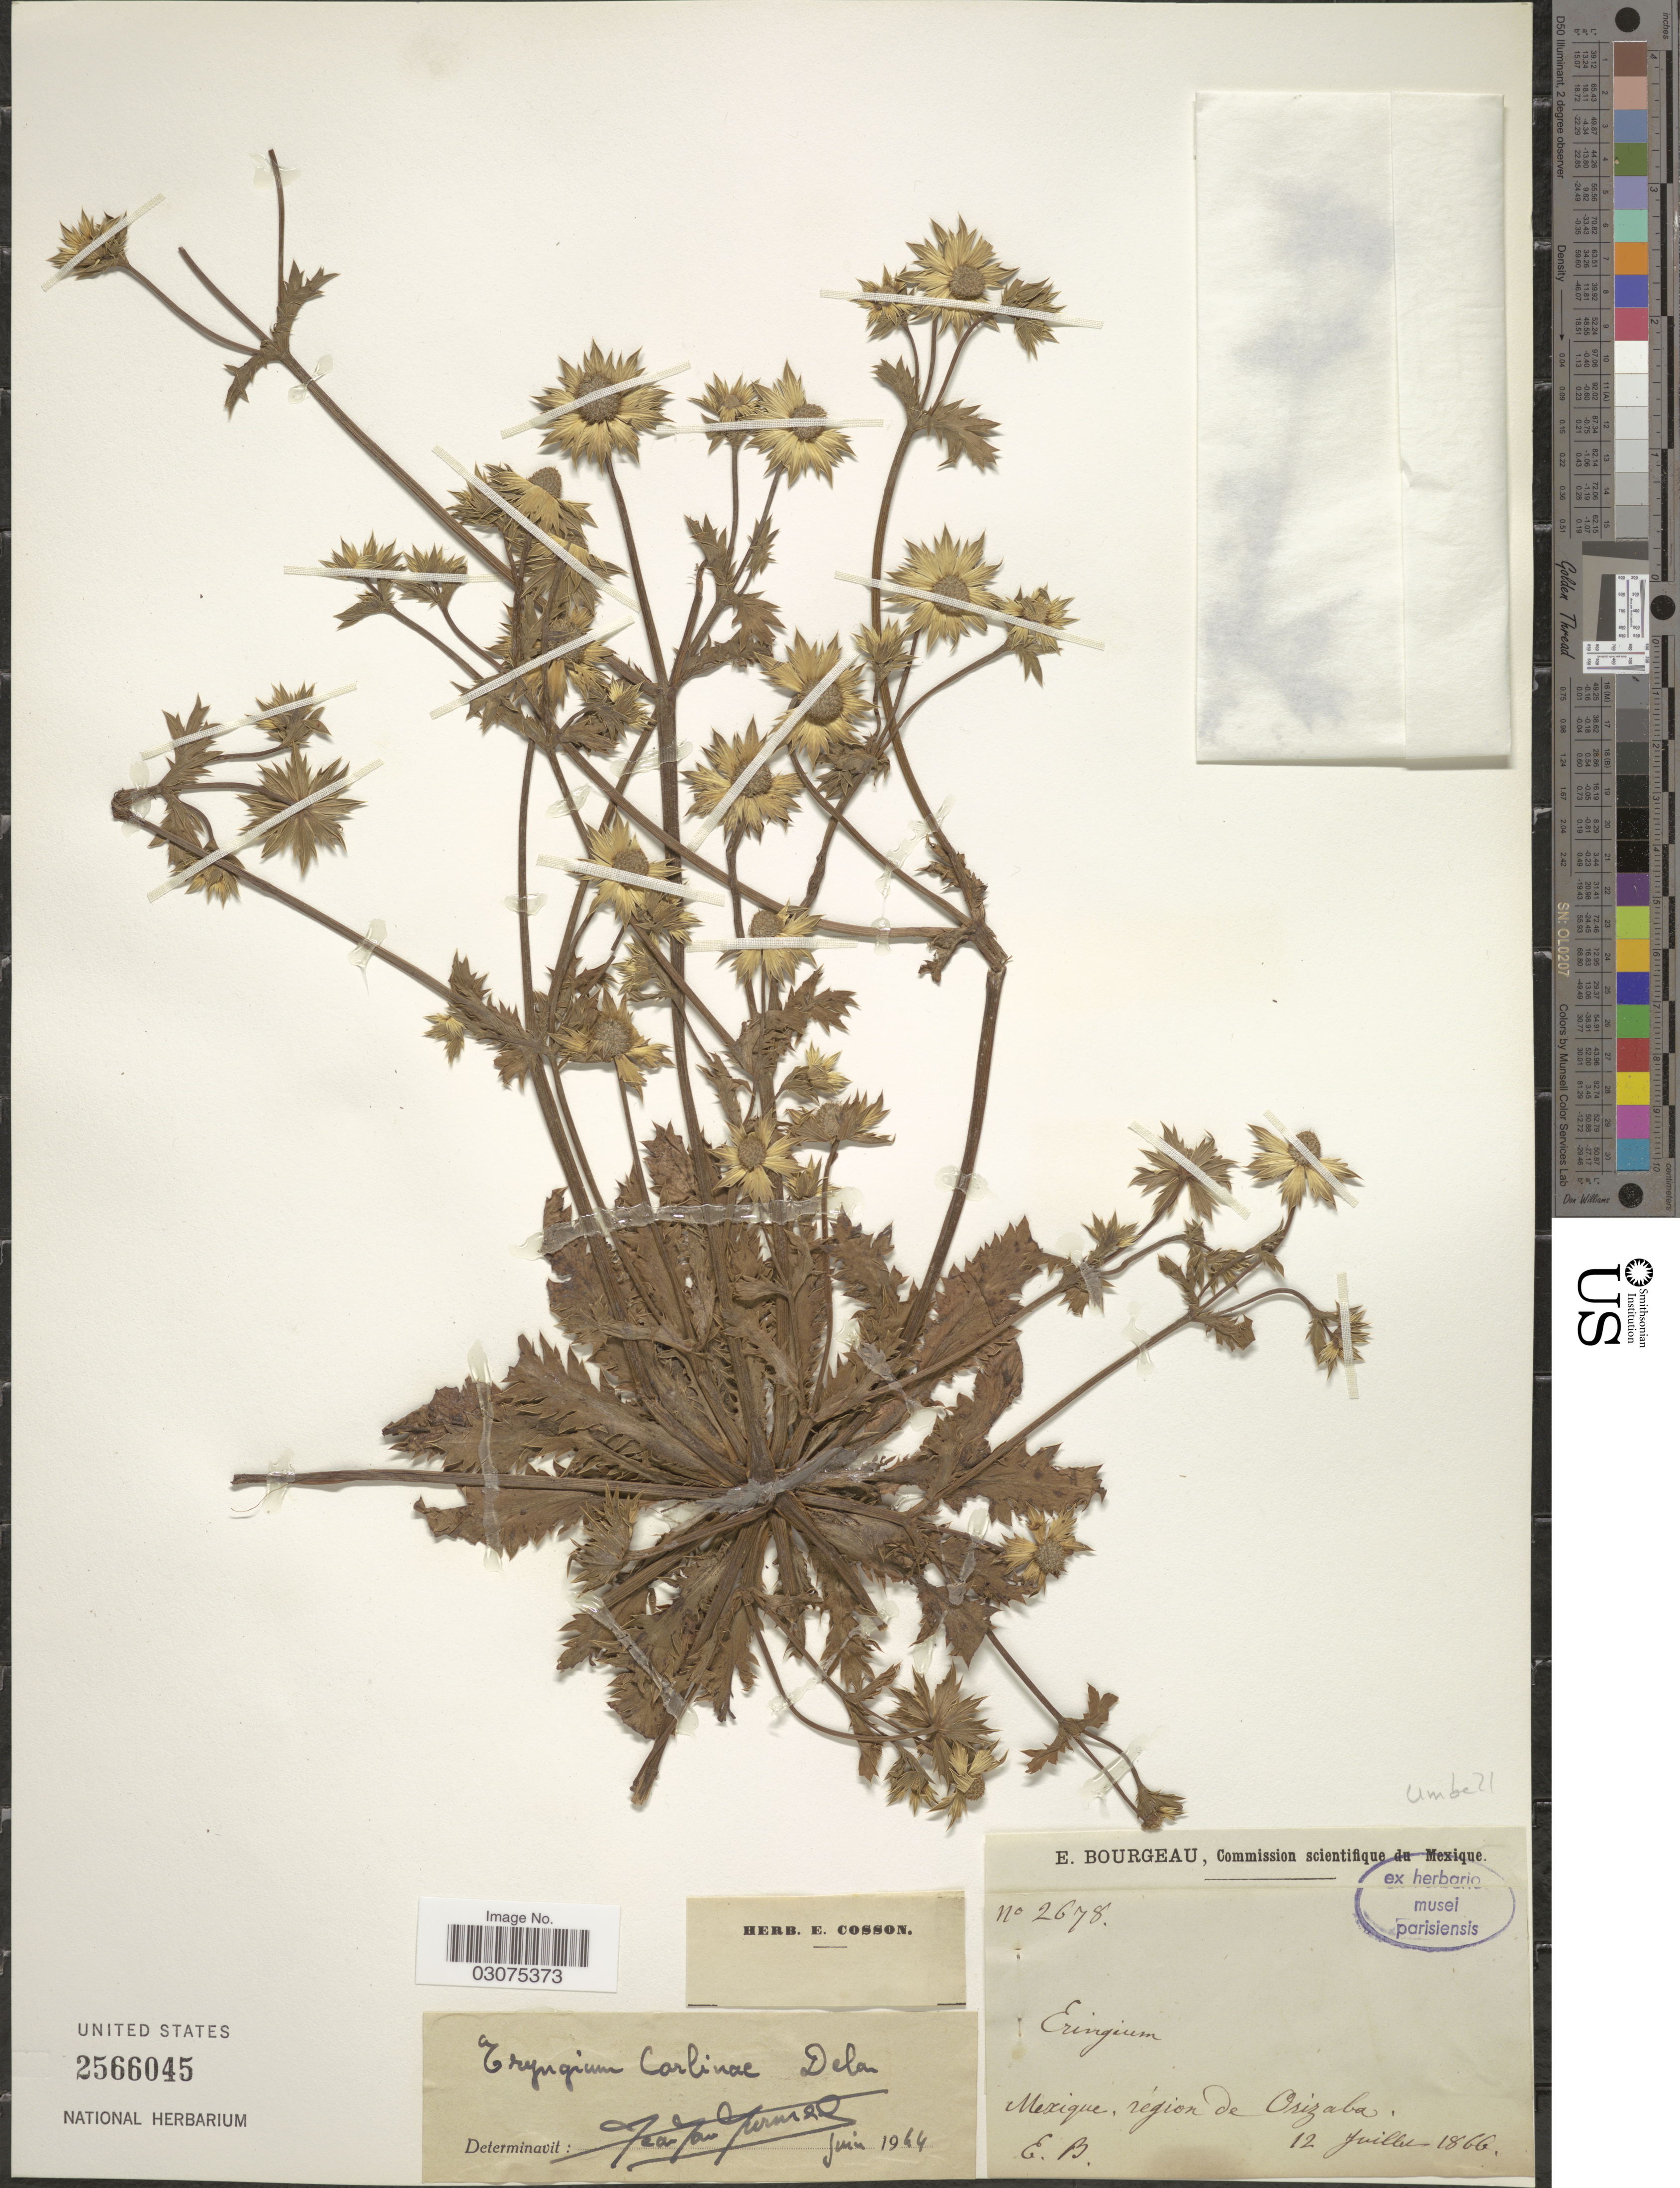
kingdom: Plantae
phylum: Tracheophyta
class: Magnoliopsida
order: Apiales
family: Apiaceae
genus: Eryngium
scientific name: Eryngium carlinae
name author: F. Delaroche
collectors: E. Bourgeau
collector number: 2678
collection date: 1866-07-12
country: Mexico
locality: Région de Orizaba.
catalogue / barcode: US 2566045